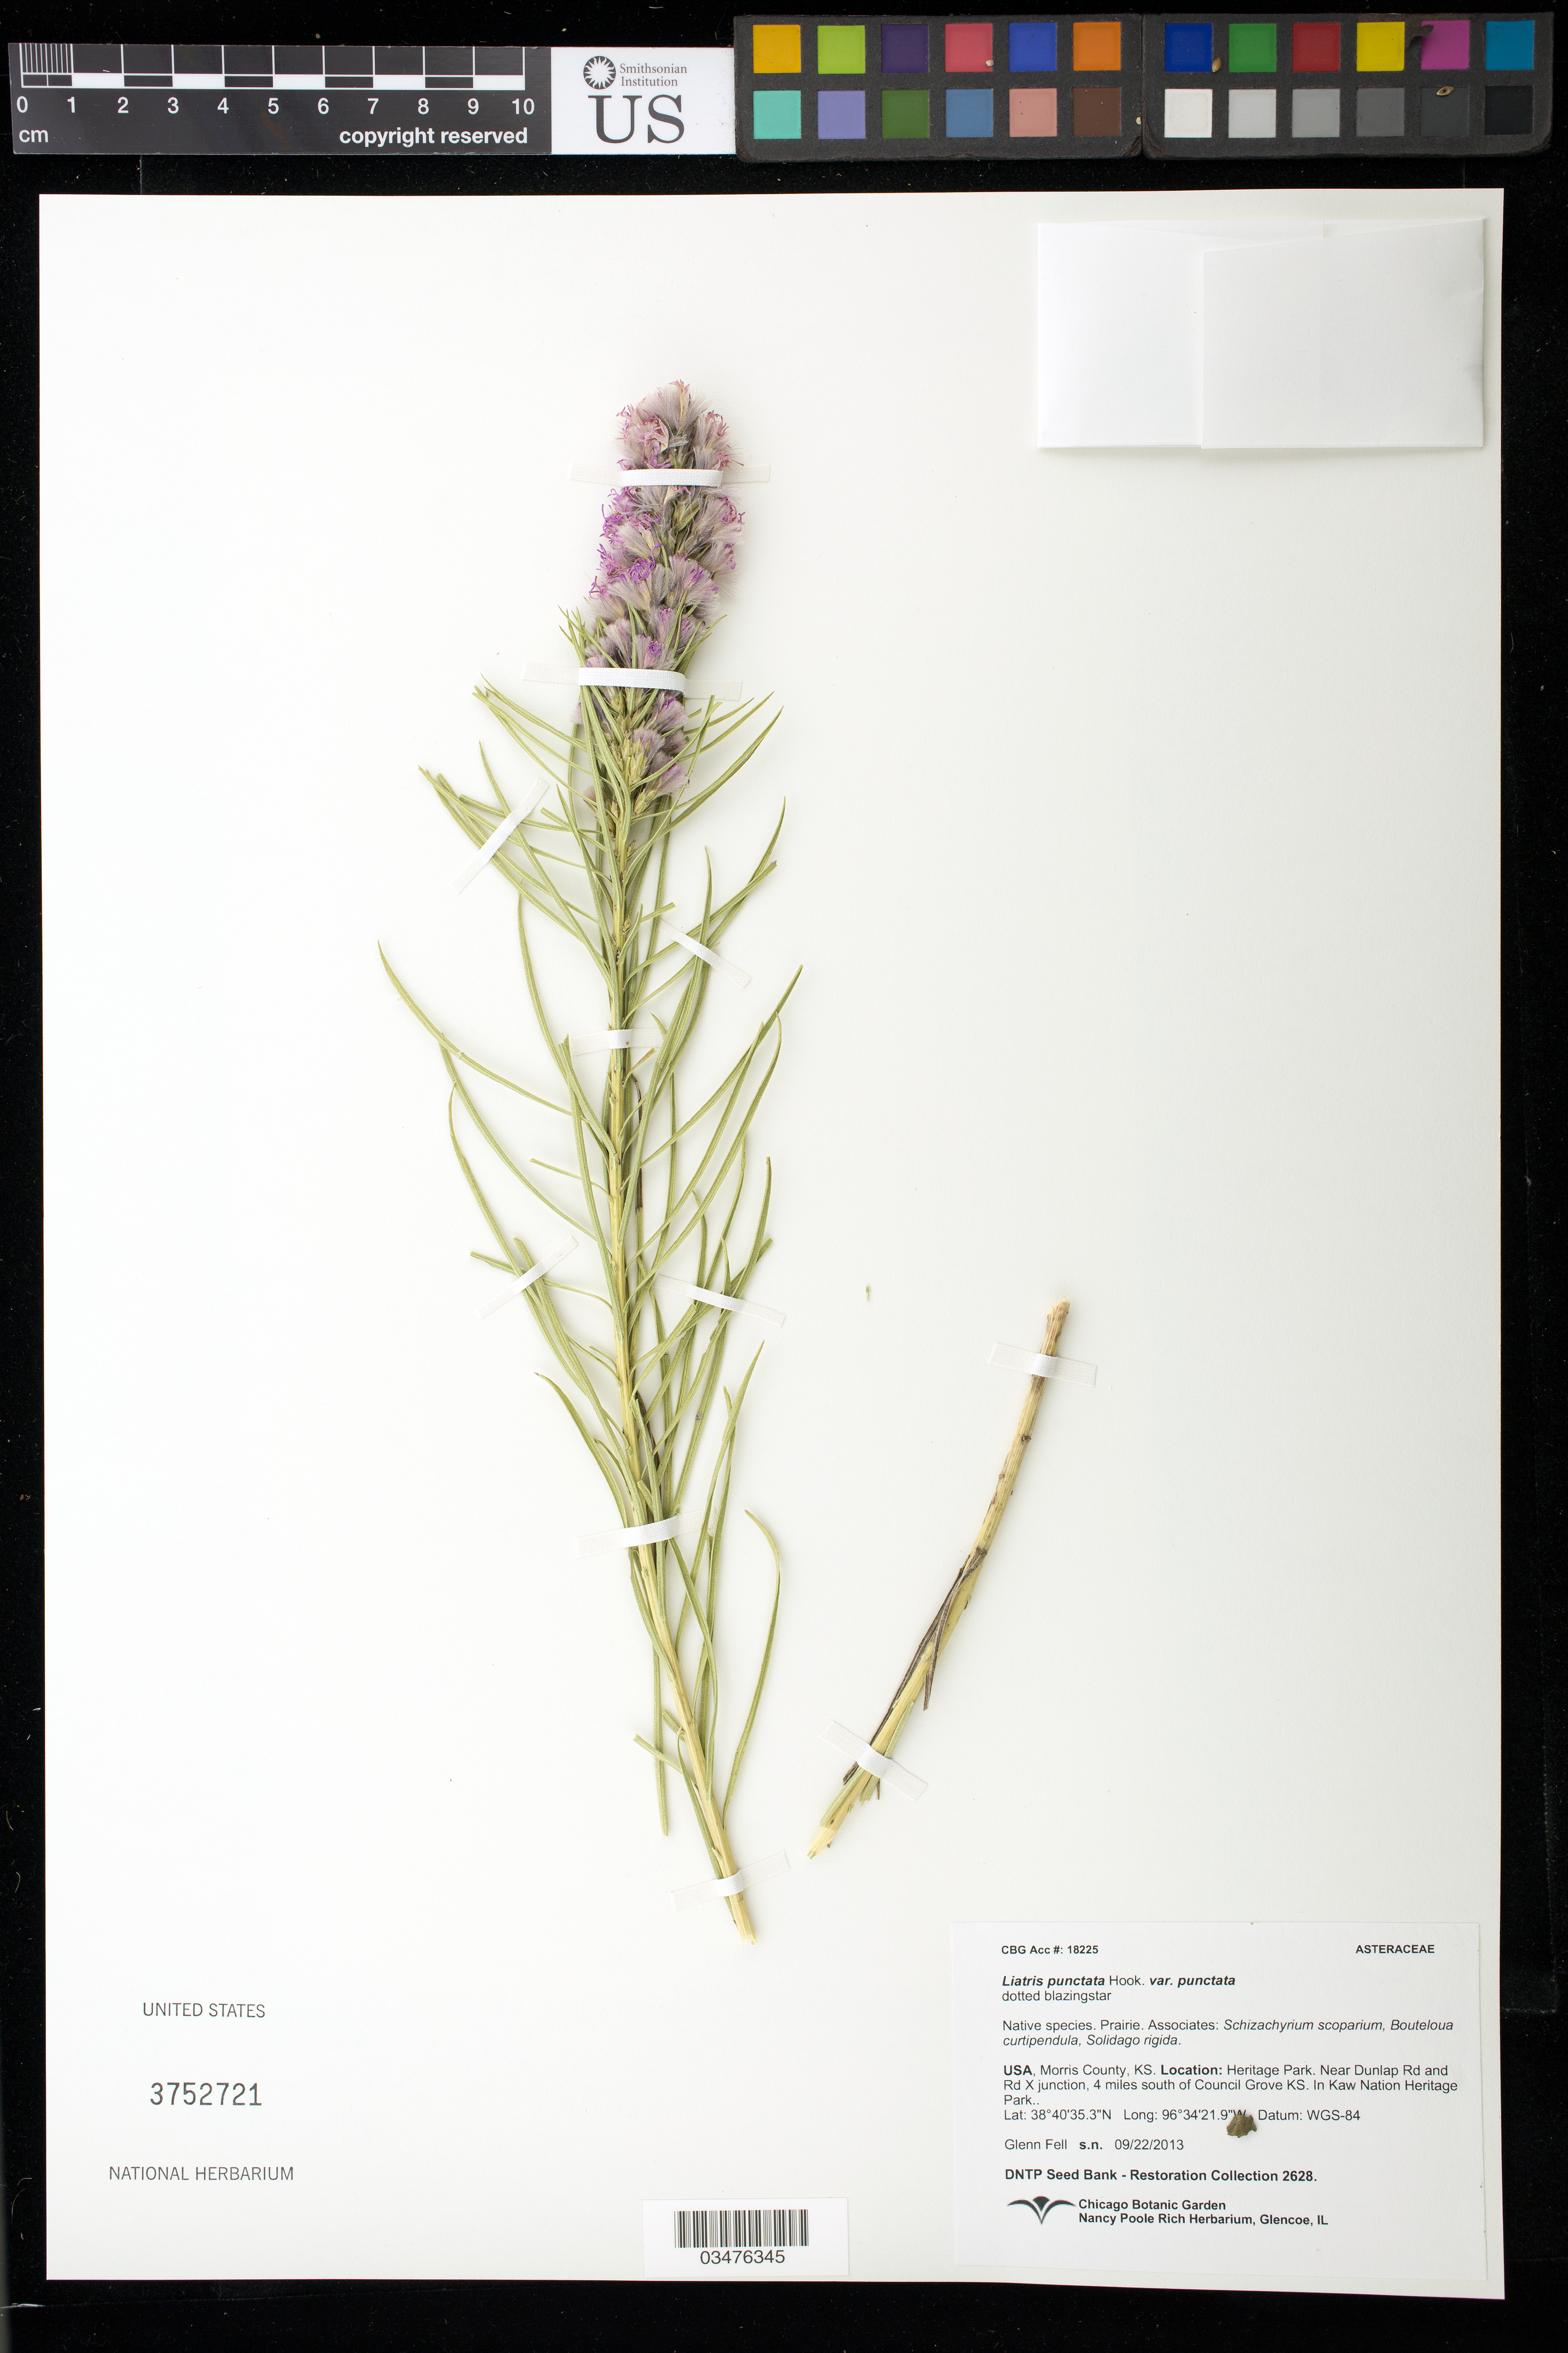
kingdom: Plantae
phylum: Tracheophyta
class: Magnoliopsida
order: Asterales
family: Asteraceae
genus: Liatris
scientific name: Liatris punctata var. punctata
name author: Hook.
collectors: G. Fell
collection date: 2013-09-22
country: United States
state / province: Kansas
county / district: Morris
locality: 4 mi. S of Council Grove, Allegawaho Kaw National Heritage Park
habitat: Prairie. With Schizachyrium scoparium, Bouteloua curtipendula, Solidago rigida.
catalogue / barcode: US 3752721